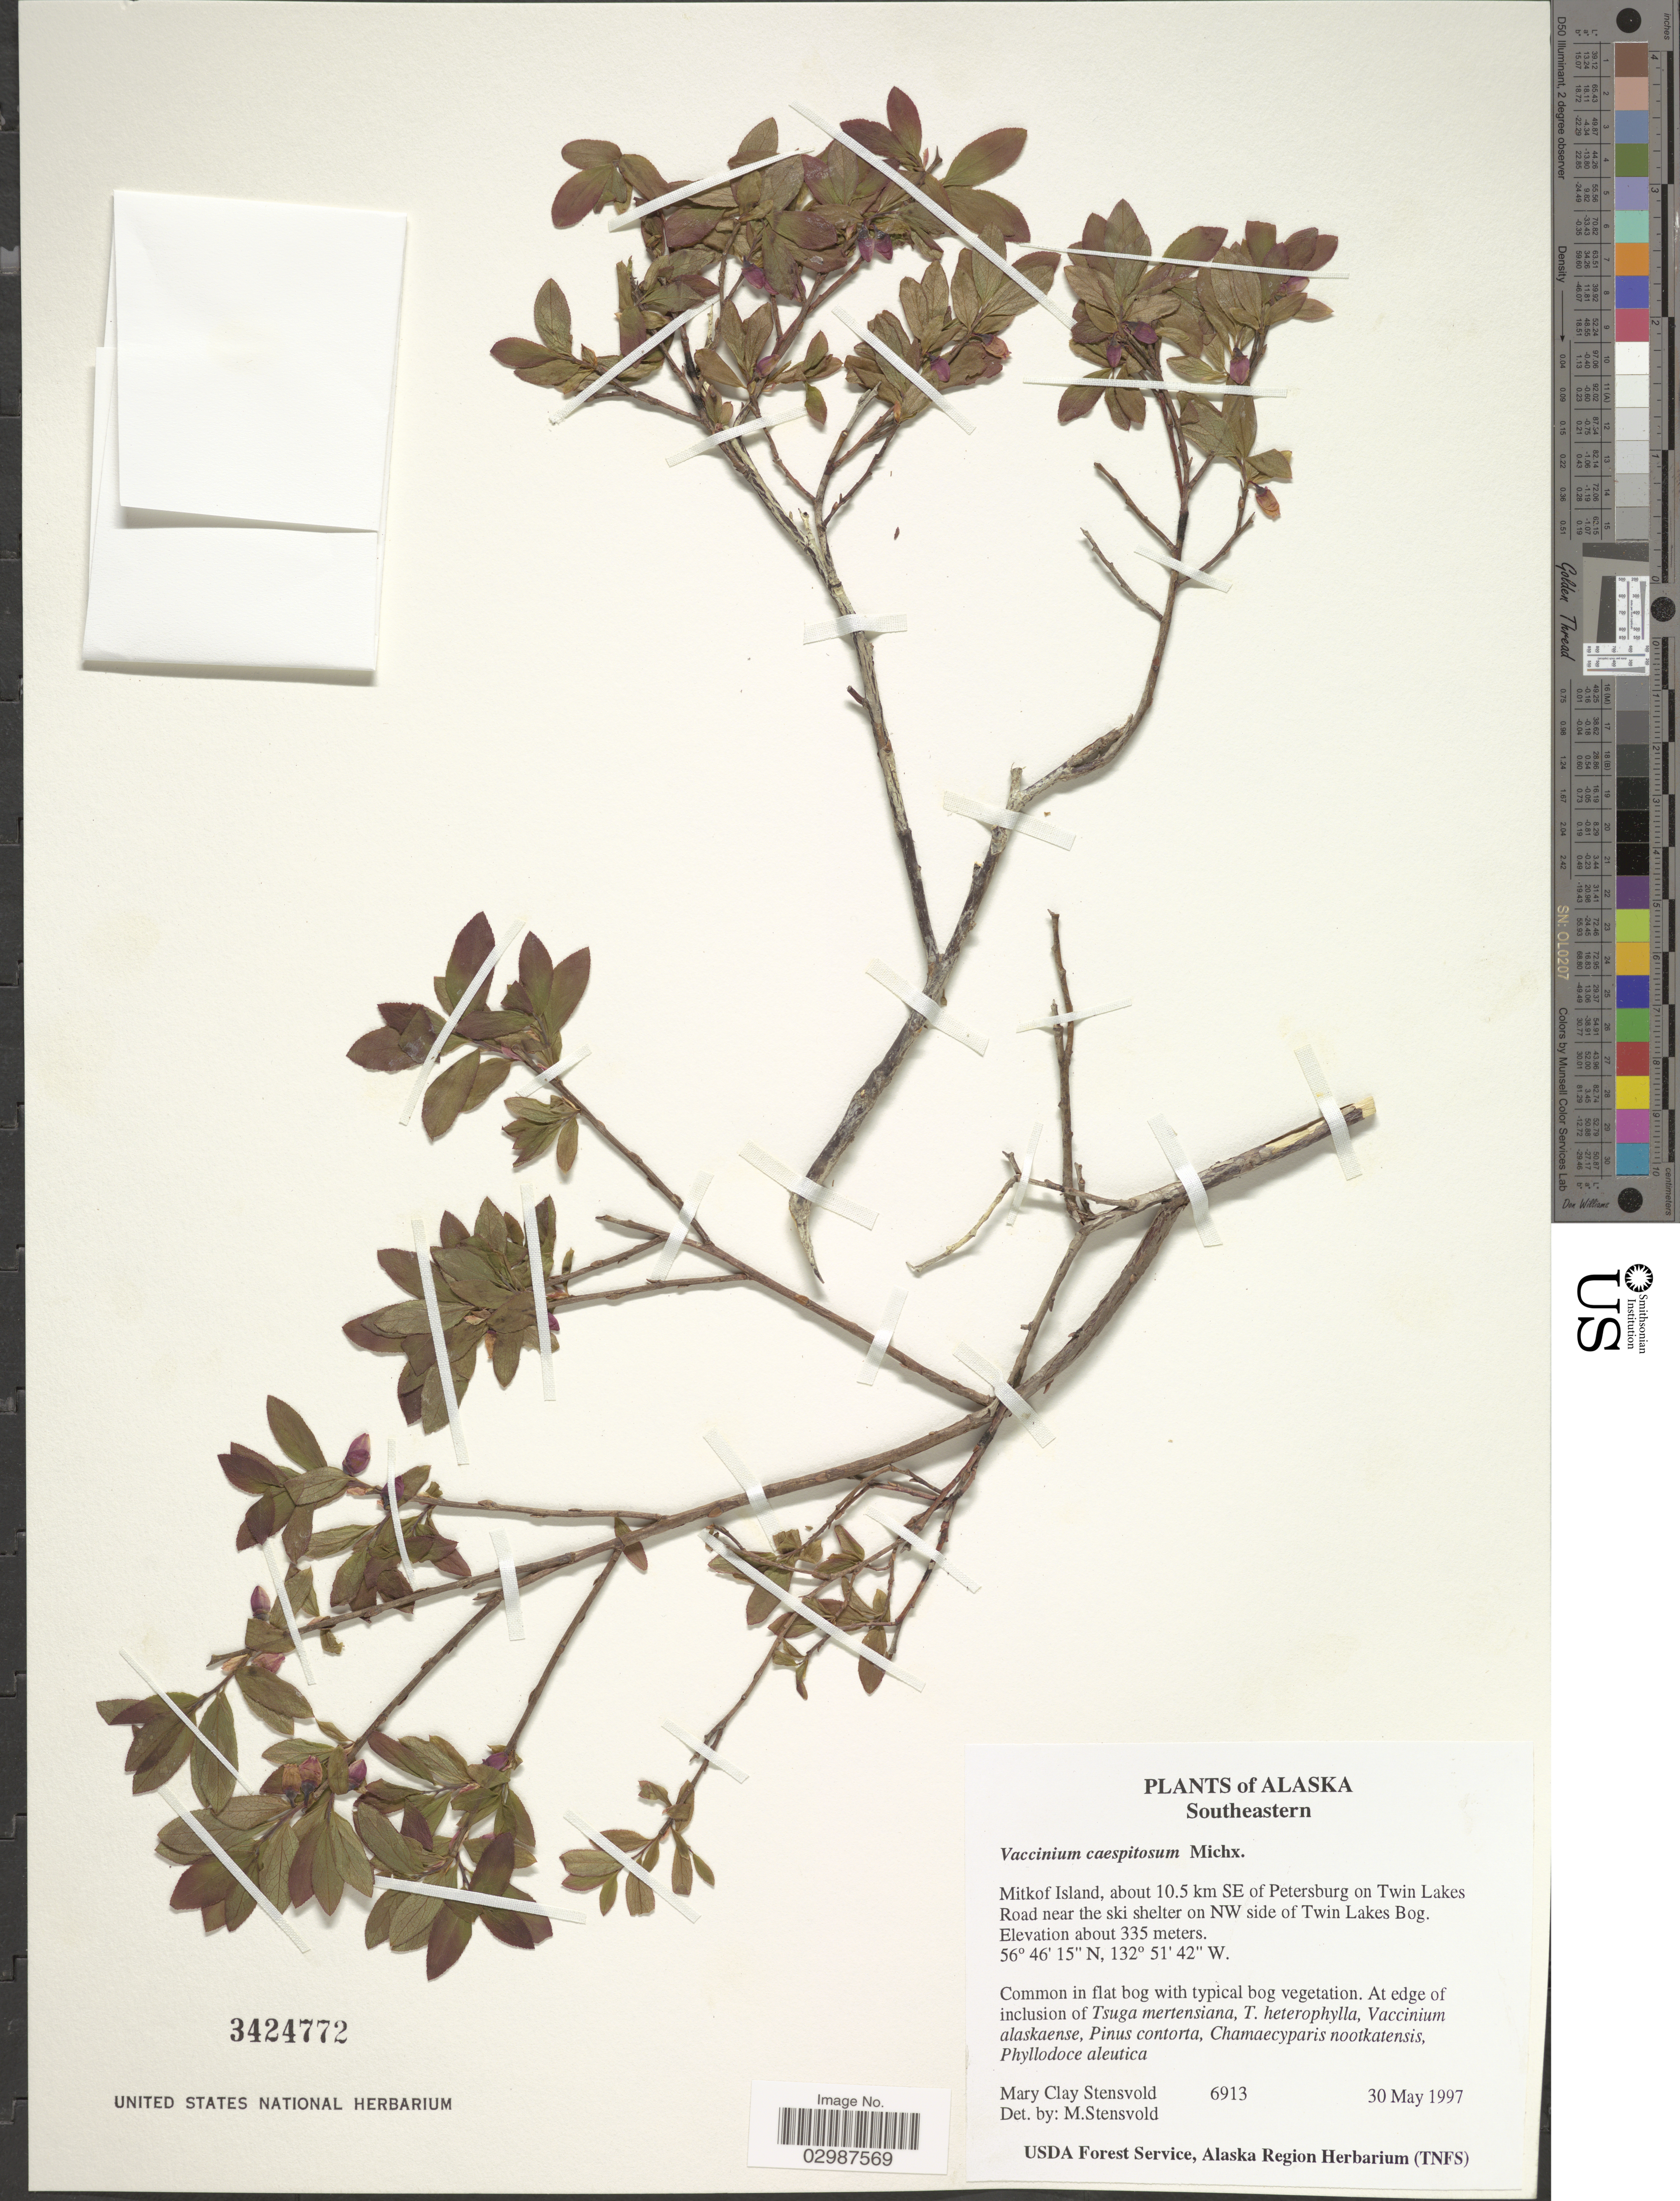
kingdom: Plantae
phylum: Tracheophyta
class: Magnoliopsida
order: Ericales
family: Ericaceae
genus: Vaccinium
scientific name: Vaccinium caespitosum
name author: Michx.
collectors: M. Stensvold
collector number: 6913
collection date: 1997-05-30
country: United States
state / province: Alaska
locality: Southeastern. Mitkof Island, about 10.5 km SE of Petersburg on Twin Lakes Road near the ski shelter on NW side of Twin Lakes Bog.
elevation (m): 335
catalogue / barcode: US 3424772